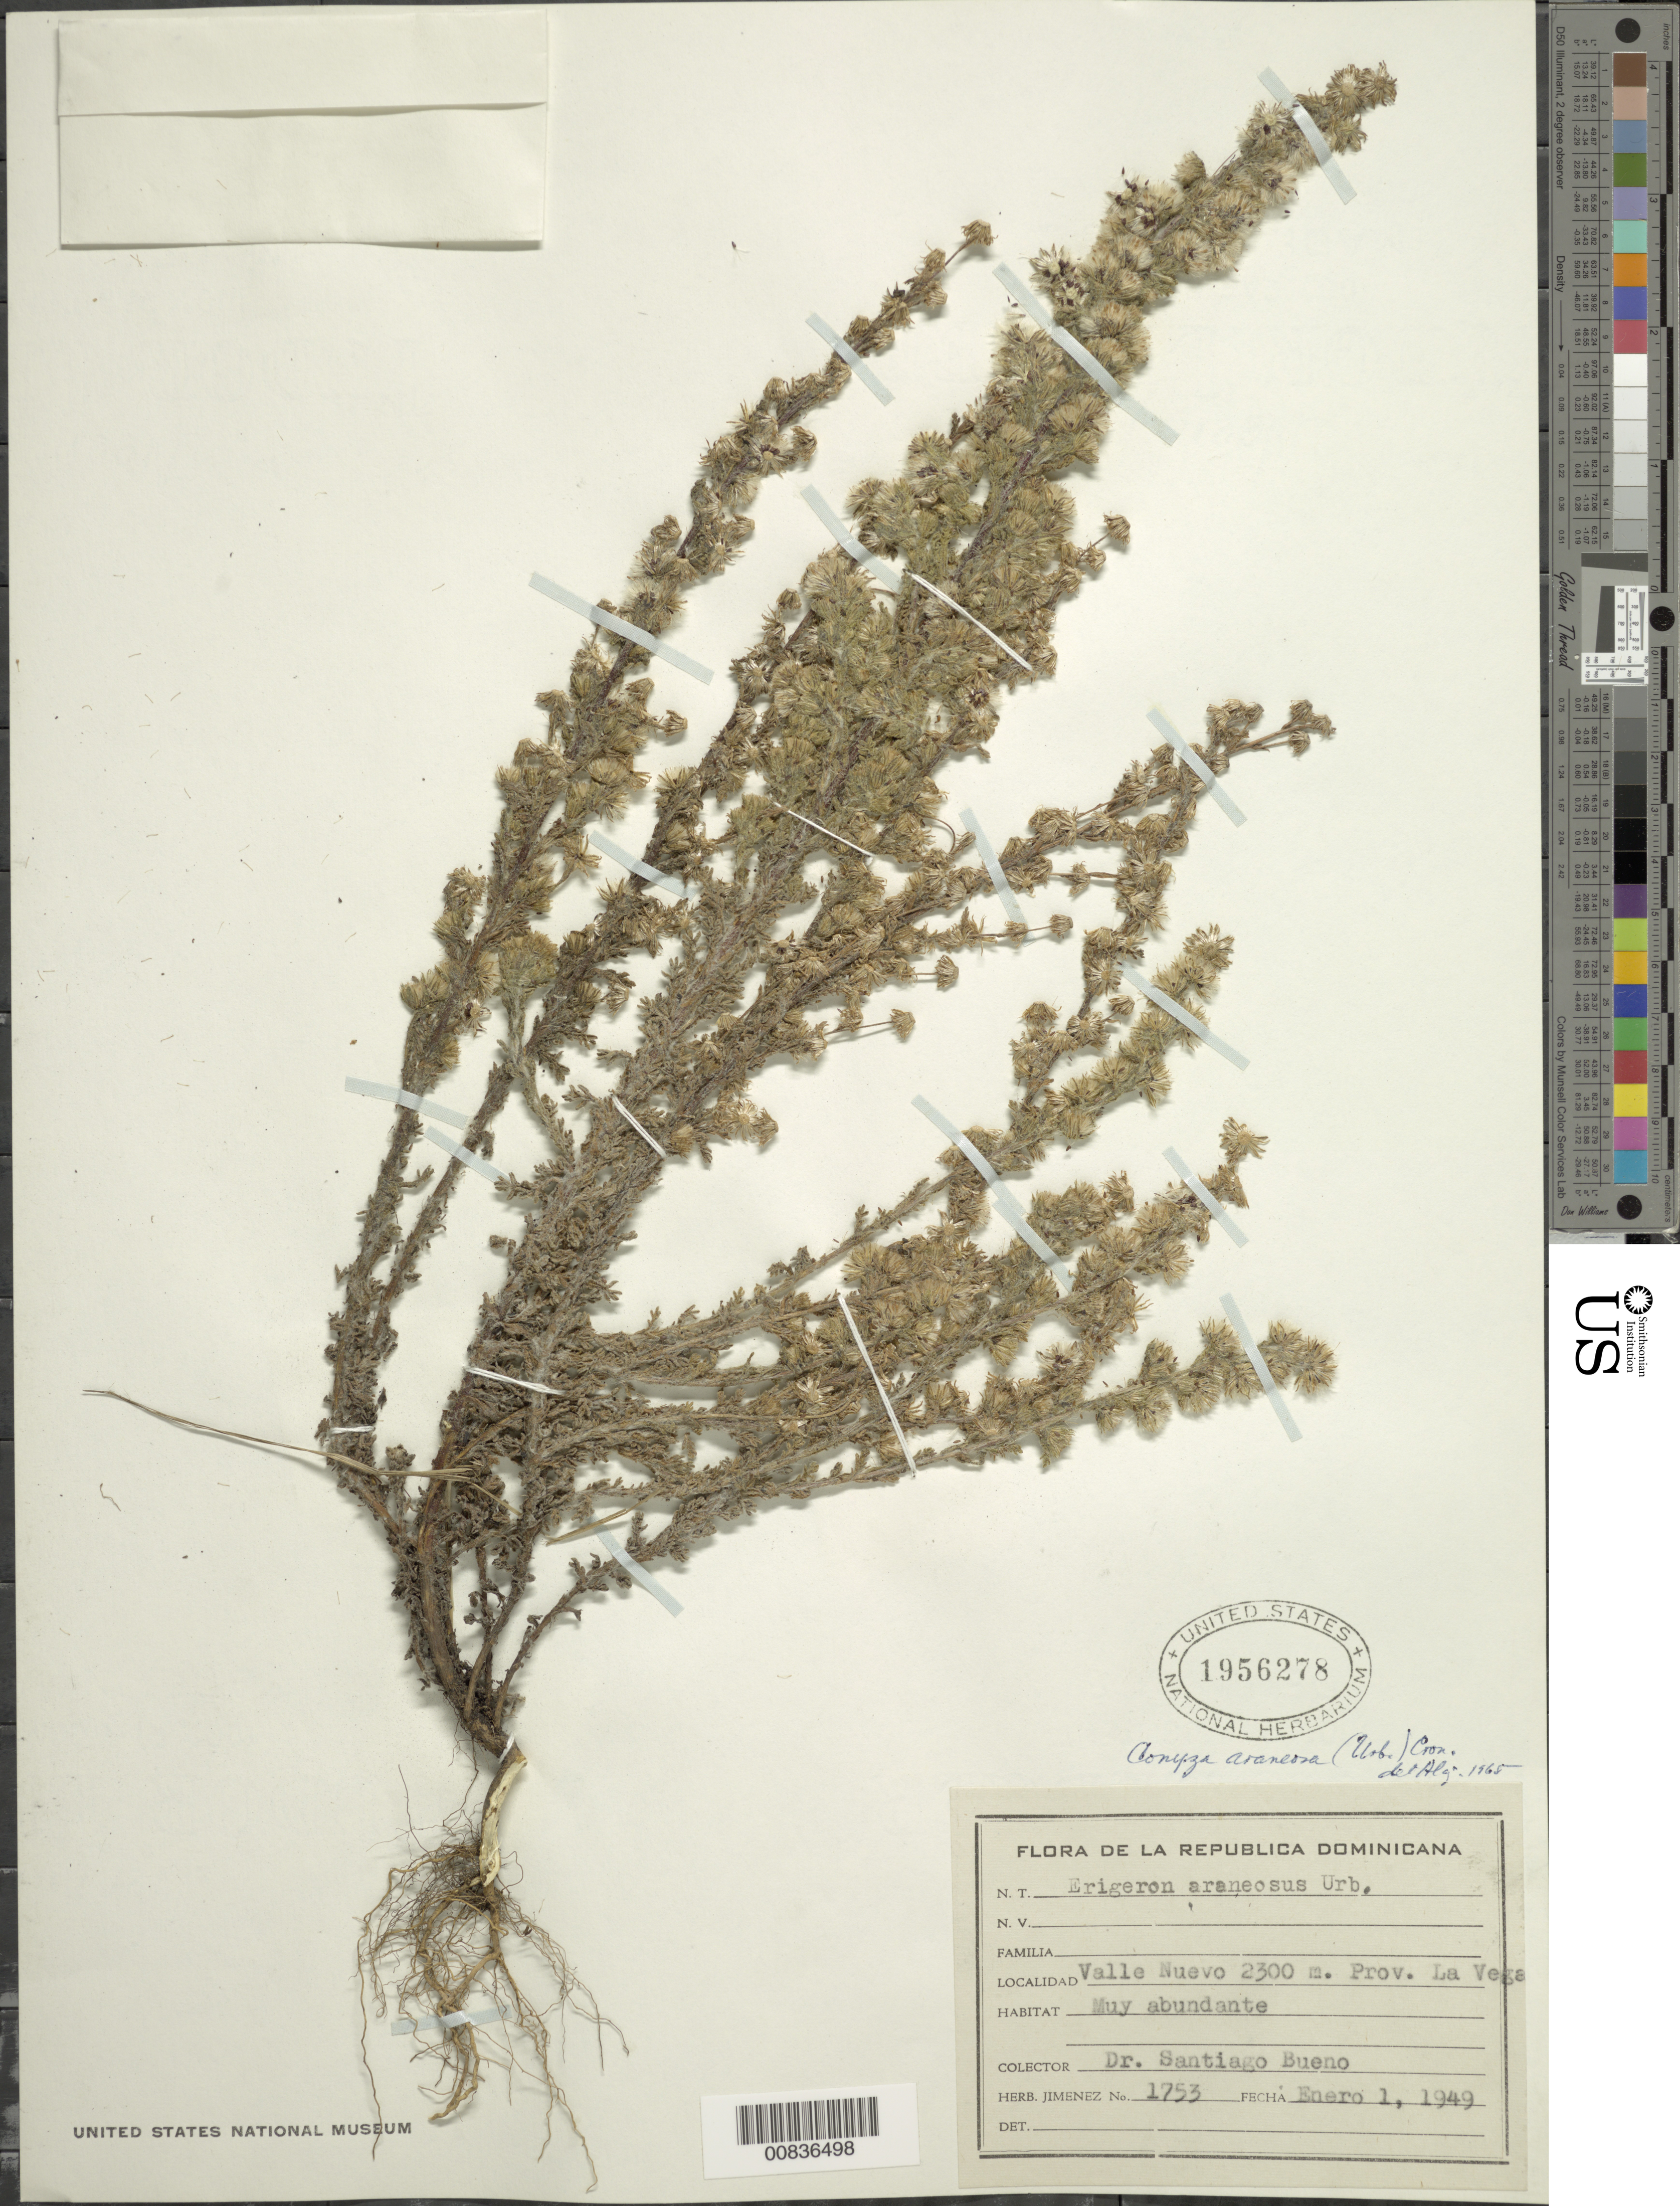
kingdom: Plantae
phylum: Tracheophyta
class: Magnoliopsida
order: Asterales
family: Asteraceae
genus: Conyza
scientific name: Conyza arenosa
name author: Cronq.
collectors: S. Bueno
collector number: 1753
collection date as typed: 01 Jan 1949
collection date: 1949-01-01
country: Dominican Republic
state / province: La Vega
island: Hispaniola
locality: Valle Nuevo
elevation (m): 2300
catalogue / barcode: US 1956278